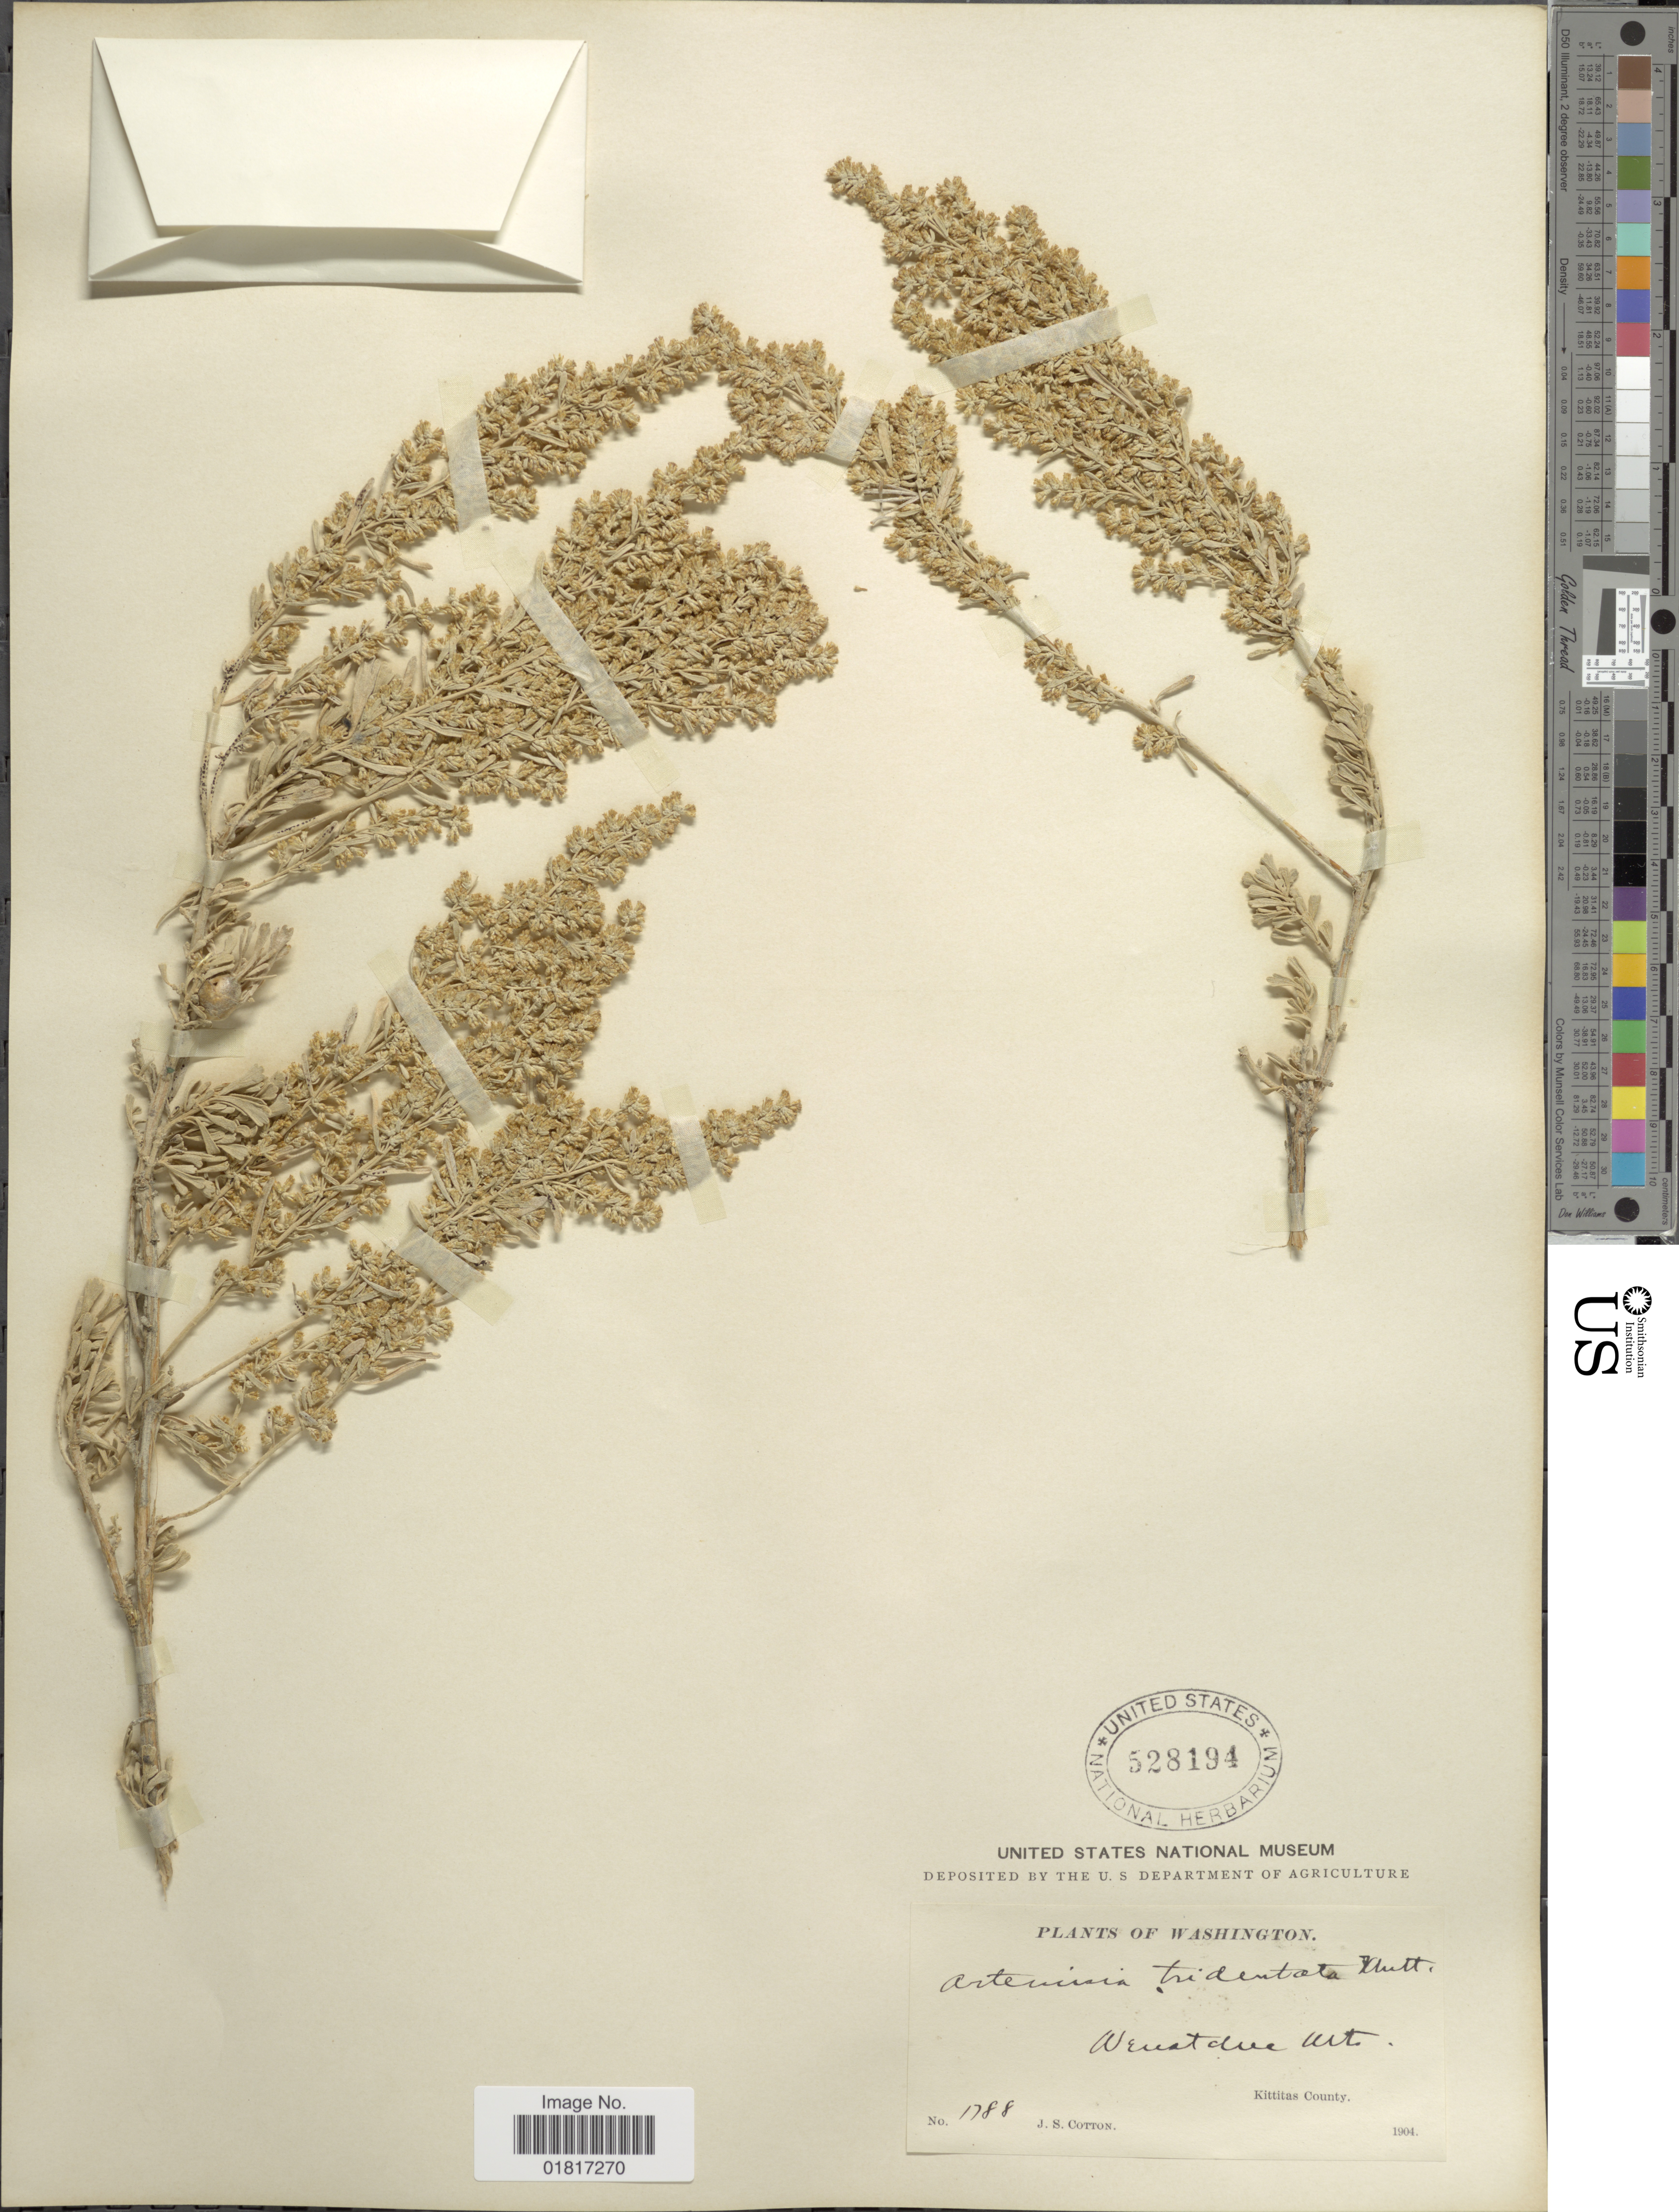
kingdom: Plantae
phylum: Tracheophyta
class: Magnoliopsida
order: Asterales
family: Asteraceae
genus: Artemisia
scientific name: Artemisia tridentata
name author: Nutt.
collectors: J. S. Cotton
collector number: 1788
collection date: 1904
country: United States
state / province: Washington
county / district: Kittitas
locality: Wenatchee Mts, Kittitas County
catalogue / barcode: US 528194